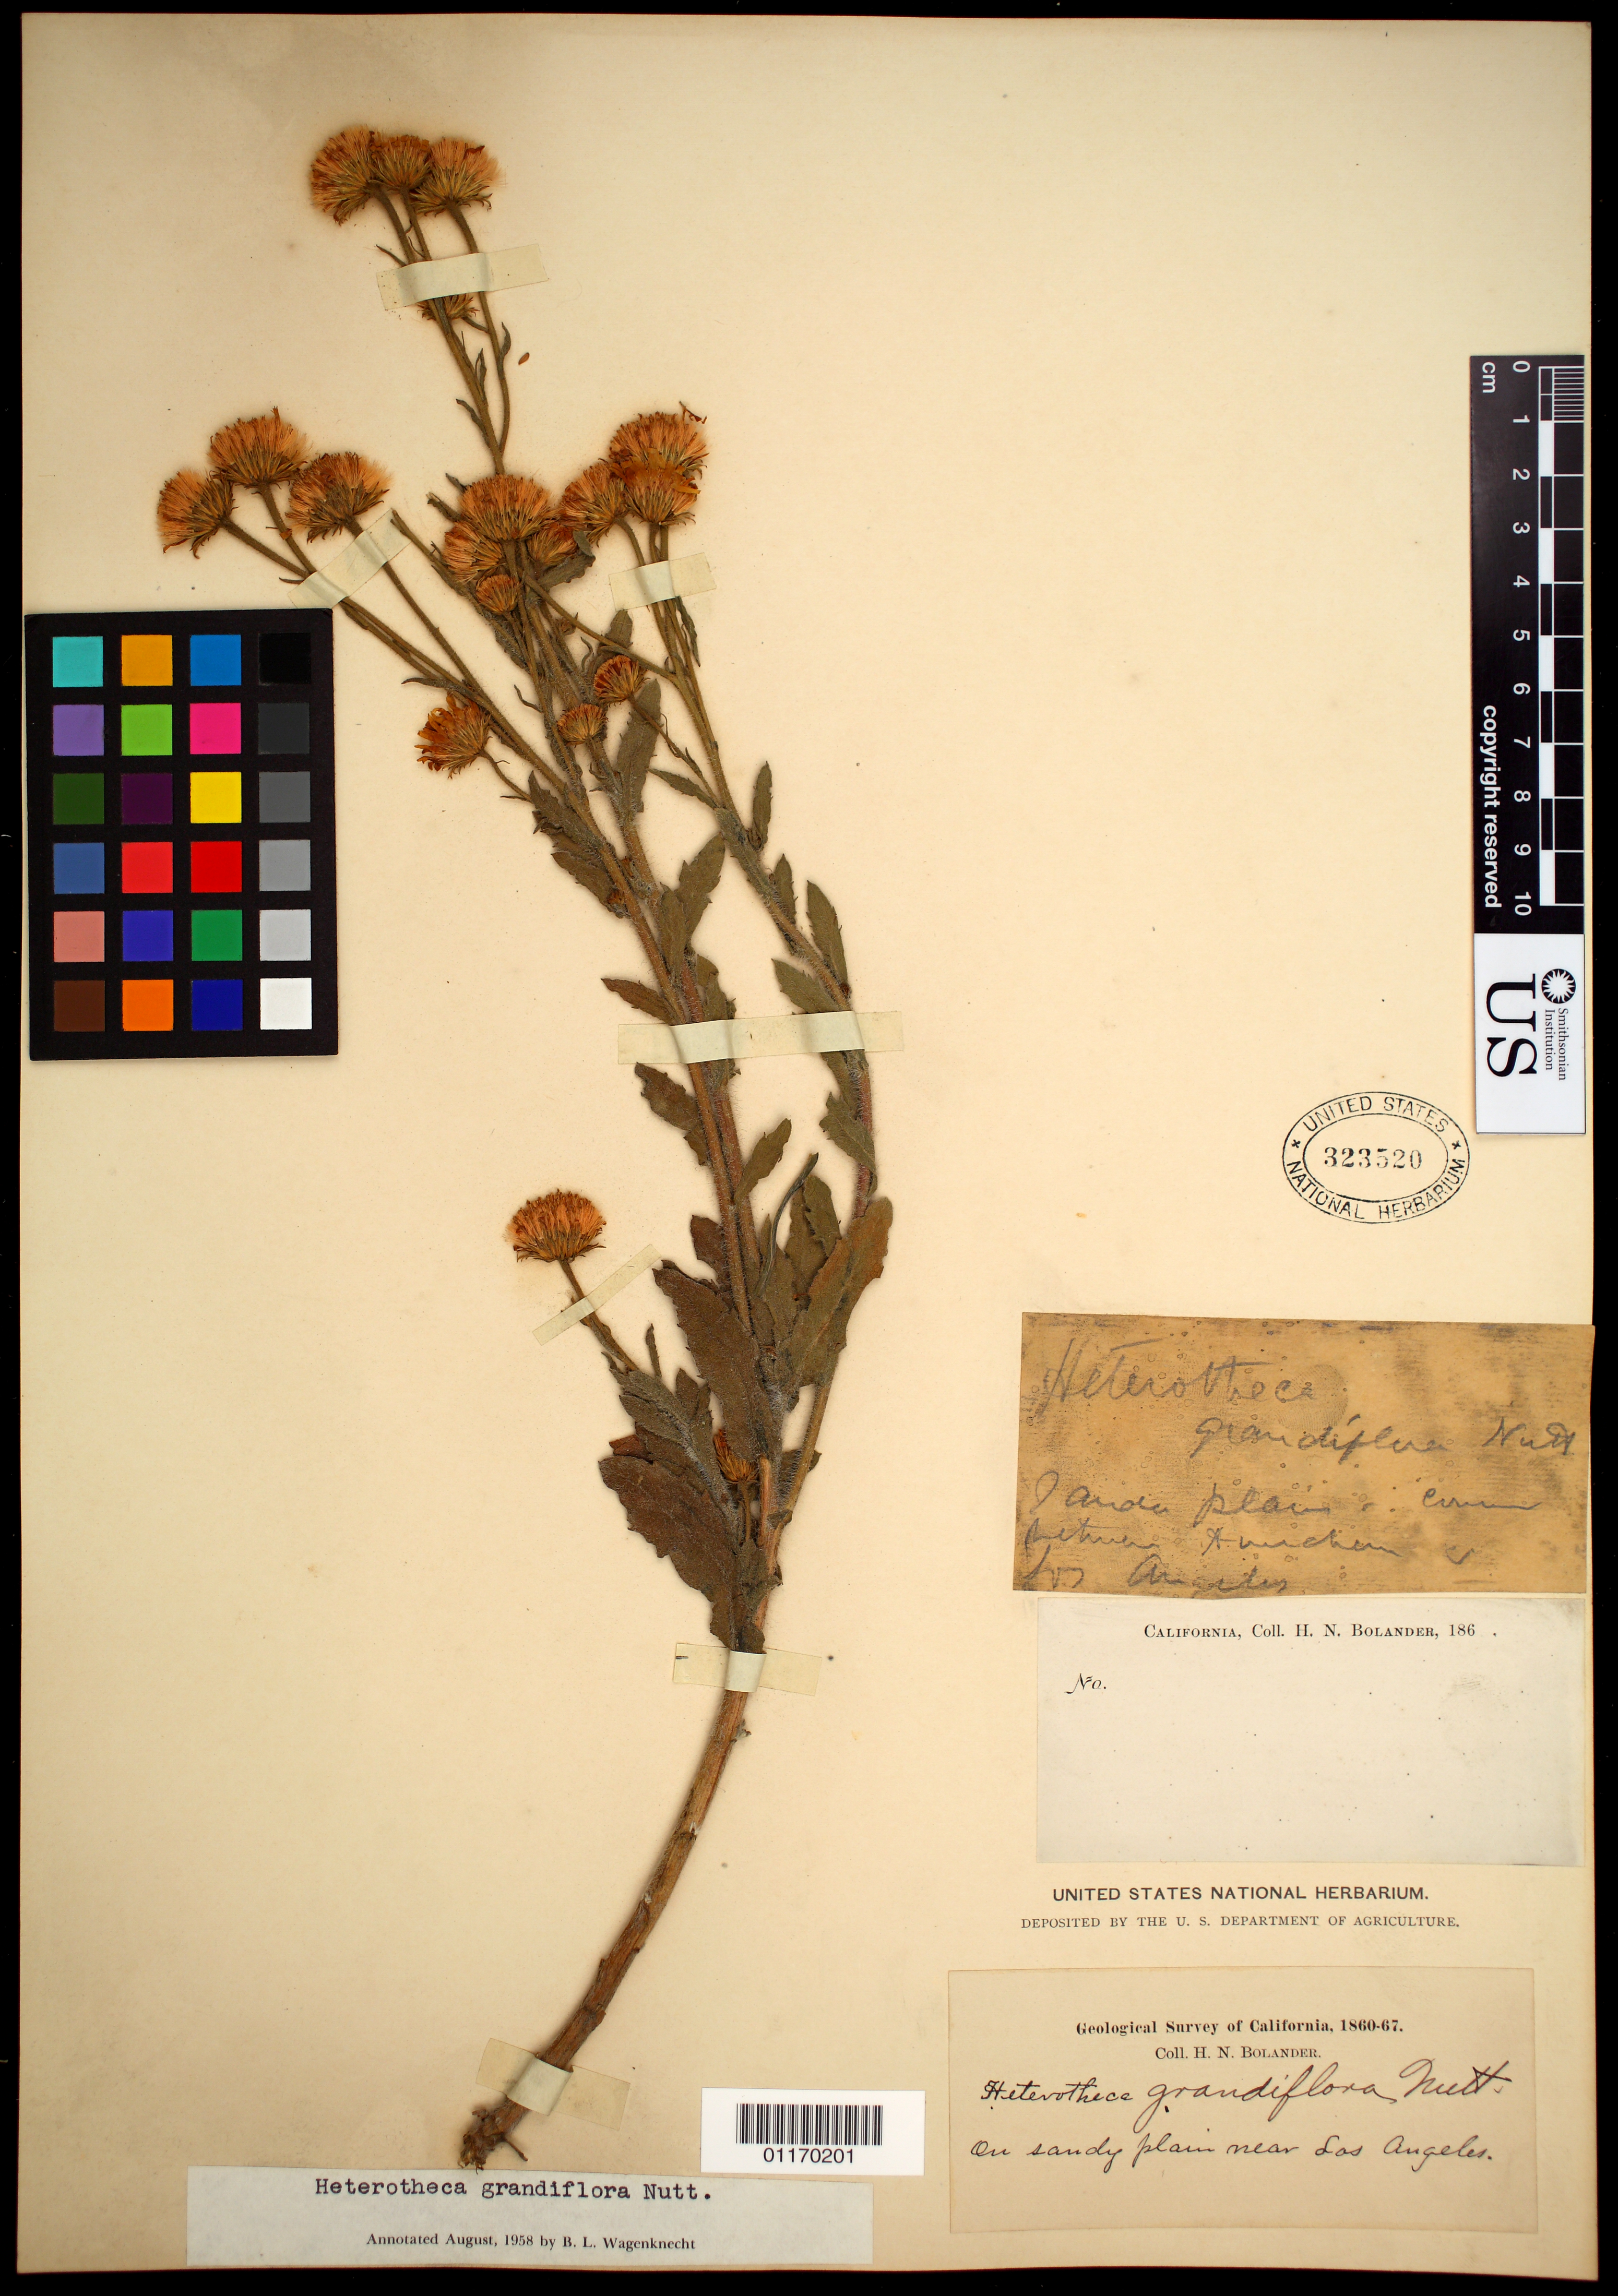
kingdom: Plantae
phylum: Tracheophyta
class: Magnoliopsida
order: Asterales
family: Asteraceae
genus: Heterotheca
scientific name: Heterotheca grandiflora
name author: Nutt.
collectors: H. Bolander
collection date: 1860/1867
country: United States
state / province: California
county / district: Los Angeles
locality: on sandy plain near Los Angeles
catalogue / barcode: US 323520